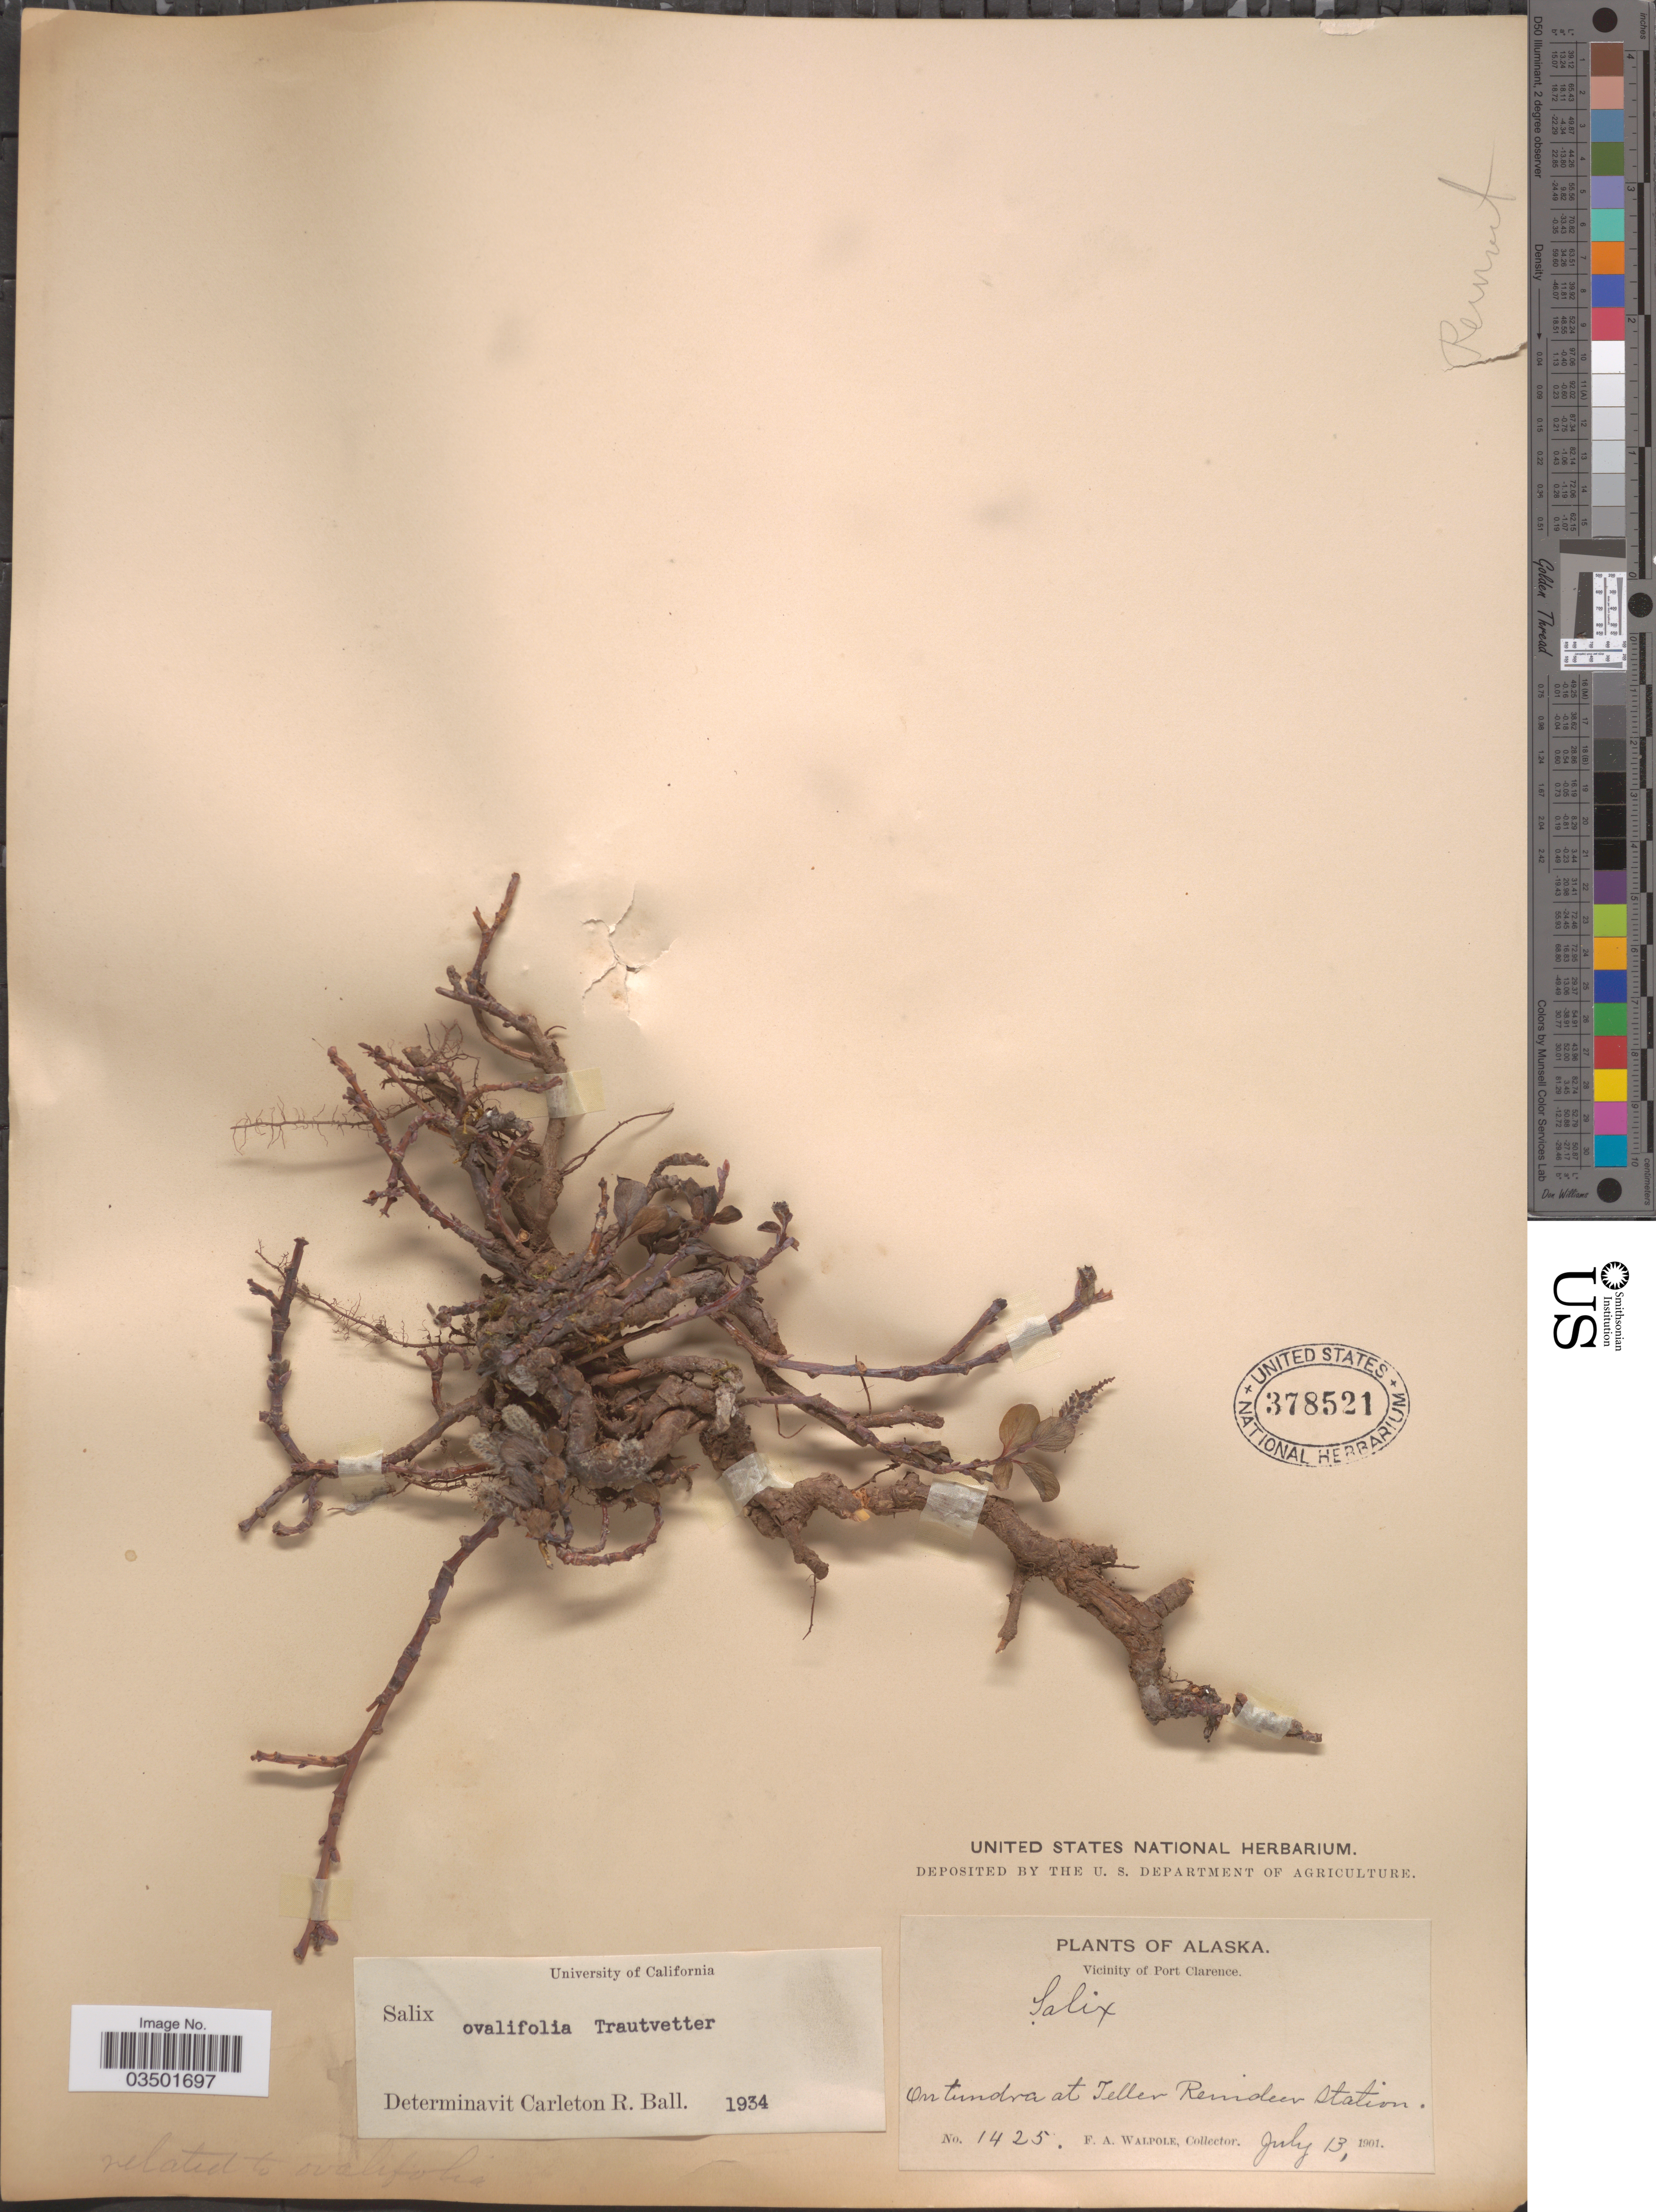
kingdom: Plantae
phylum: Tracheophyta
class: Magnoliopsida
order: Malpighiales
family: Salicaceae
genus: Salix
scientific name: Salix ovalifolia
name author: Trautv.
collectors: F. Walpole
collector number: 1425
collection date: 1901-07-13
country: United States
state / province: Alaska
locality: Vicinity of Port Clarence. Teller Reindeer Station.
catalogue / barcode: US 378521